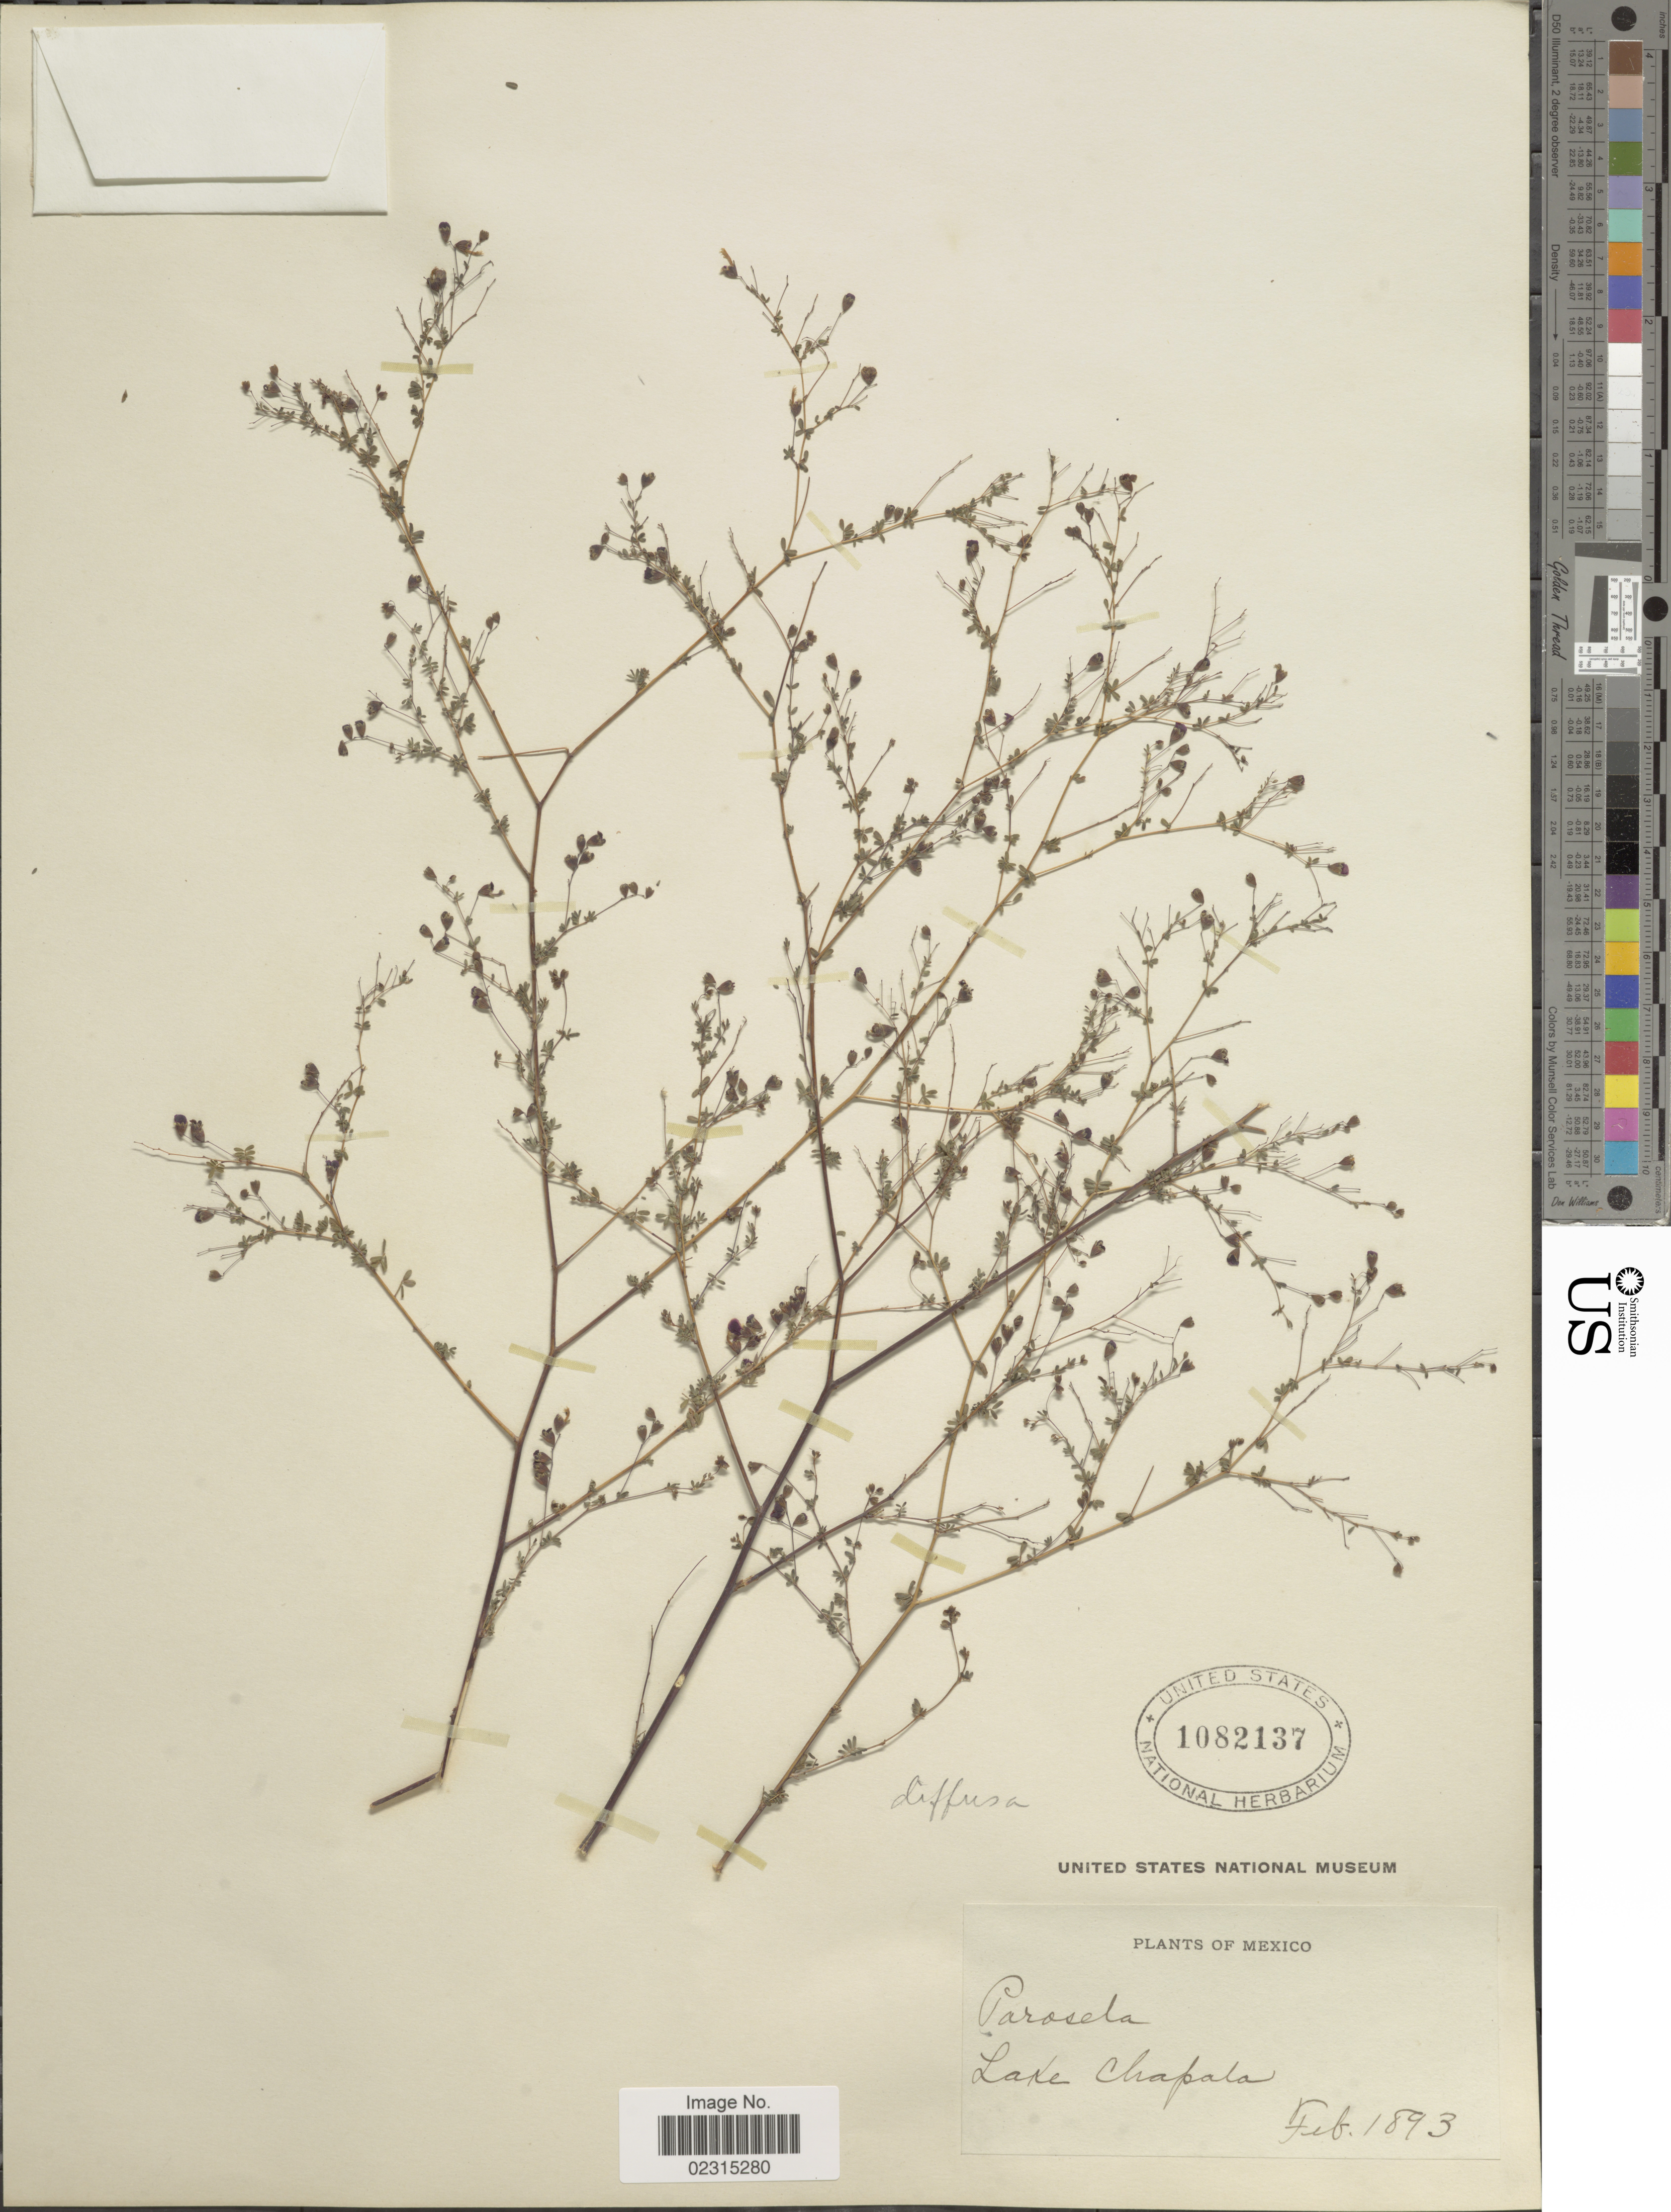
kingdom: Plantae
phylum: Tracheophyta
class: Magnoliopsida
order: Fabales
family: Fabaceae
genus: Marina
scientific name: Marina diffusa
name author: (Moric.) Barneby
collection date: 1893-02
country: Mexico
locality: Lake Chapala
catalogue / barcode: US 1082137